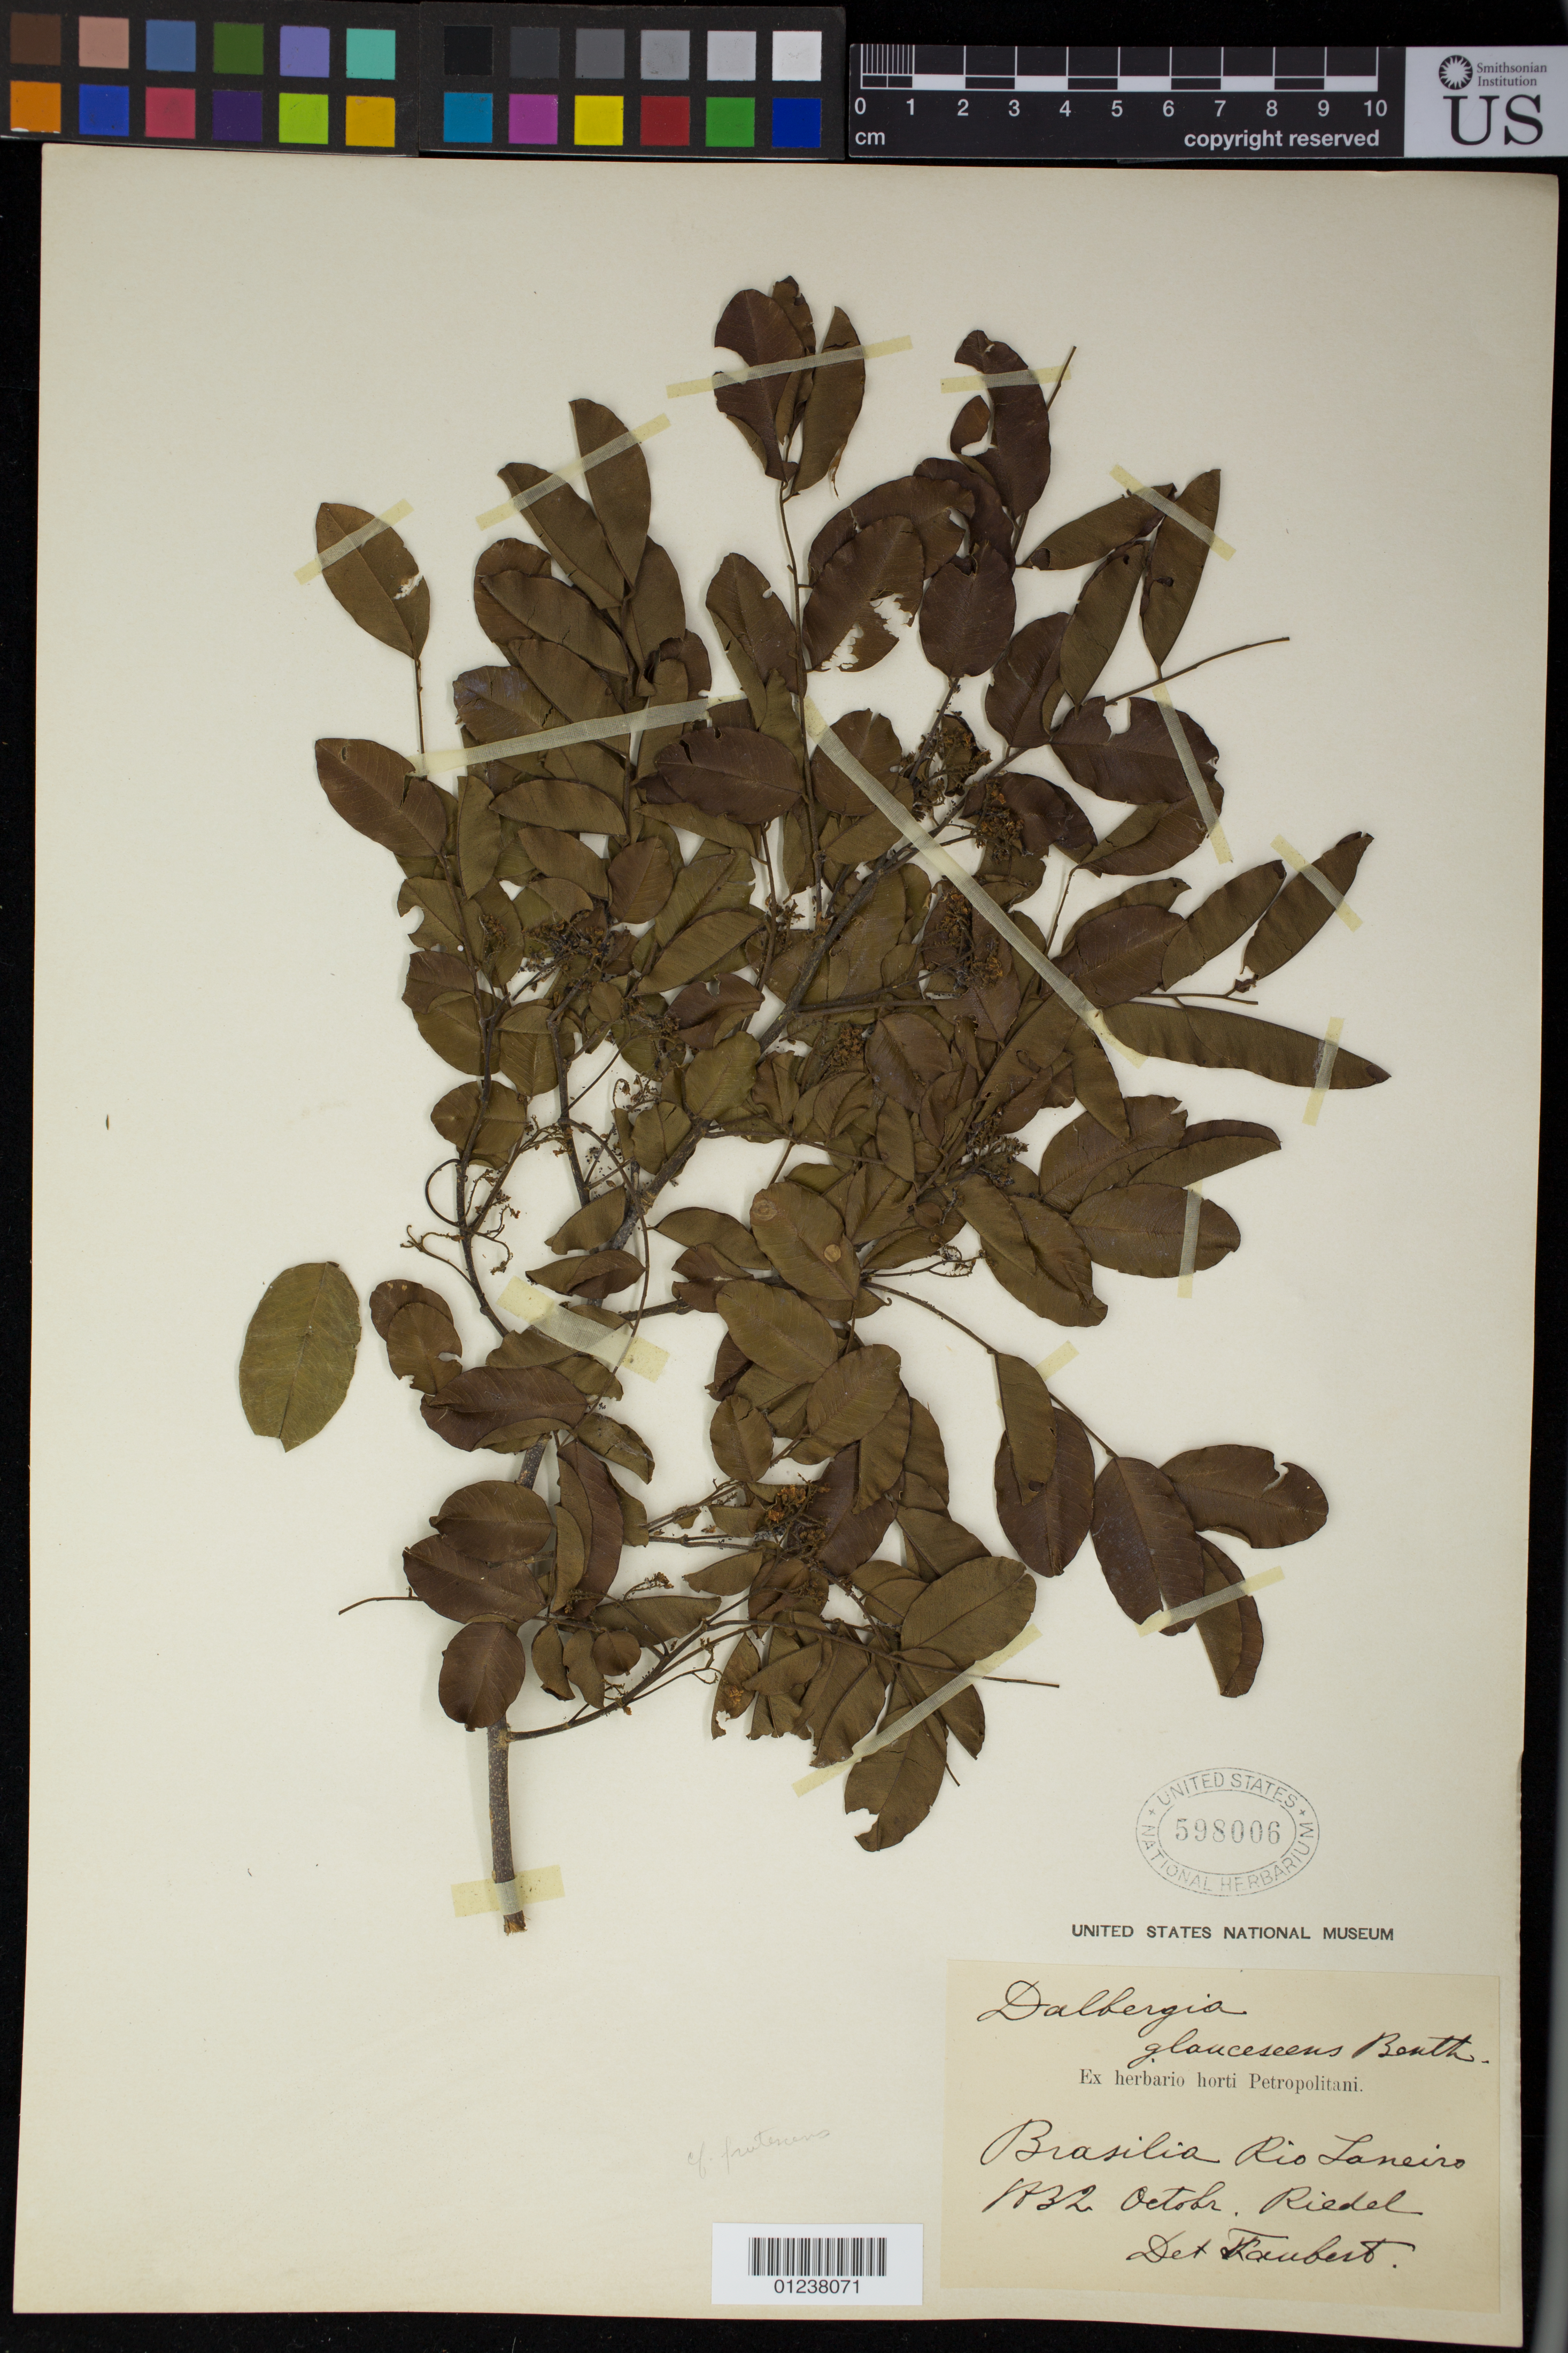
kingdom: Plantae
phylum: Tracheophyta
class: Magnoliopsida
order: Fabales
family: Fabaceae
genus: Dalbergia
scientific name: Dalbergia frutescens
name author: (Vell.) Britton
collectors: Riedel, --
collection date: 1832-10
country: Brazil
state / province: Rio de Janeiro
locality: Rio Janeiro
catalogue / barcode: US 598006